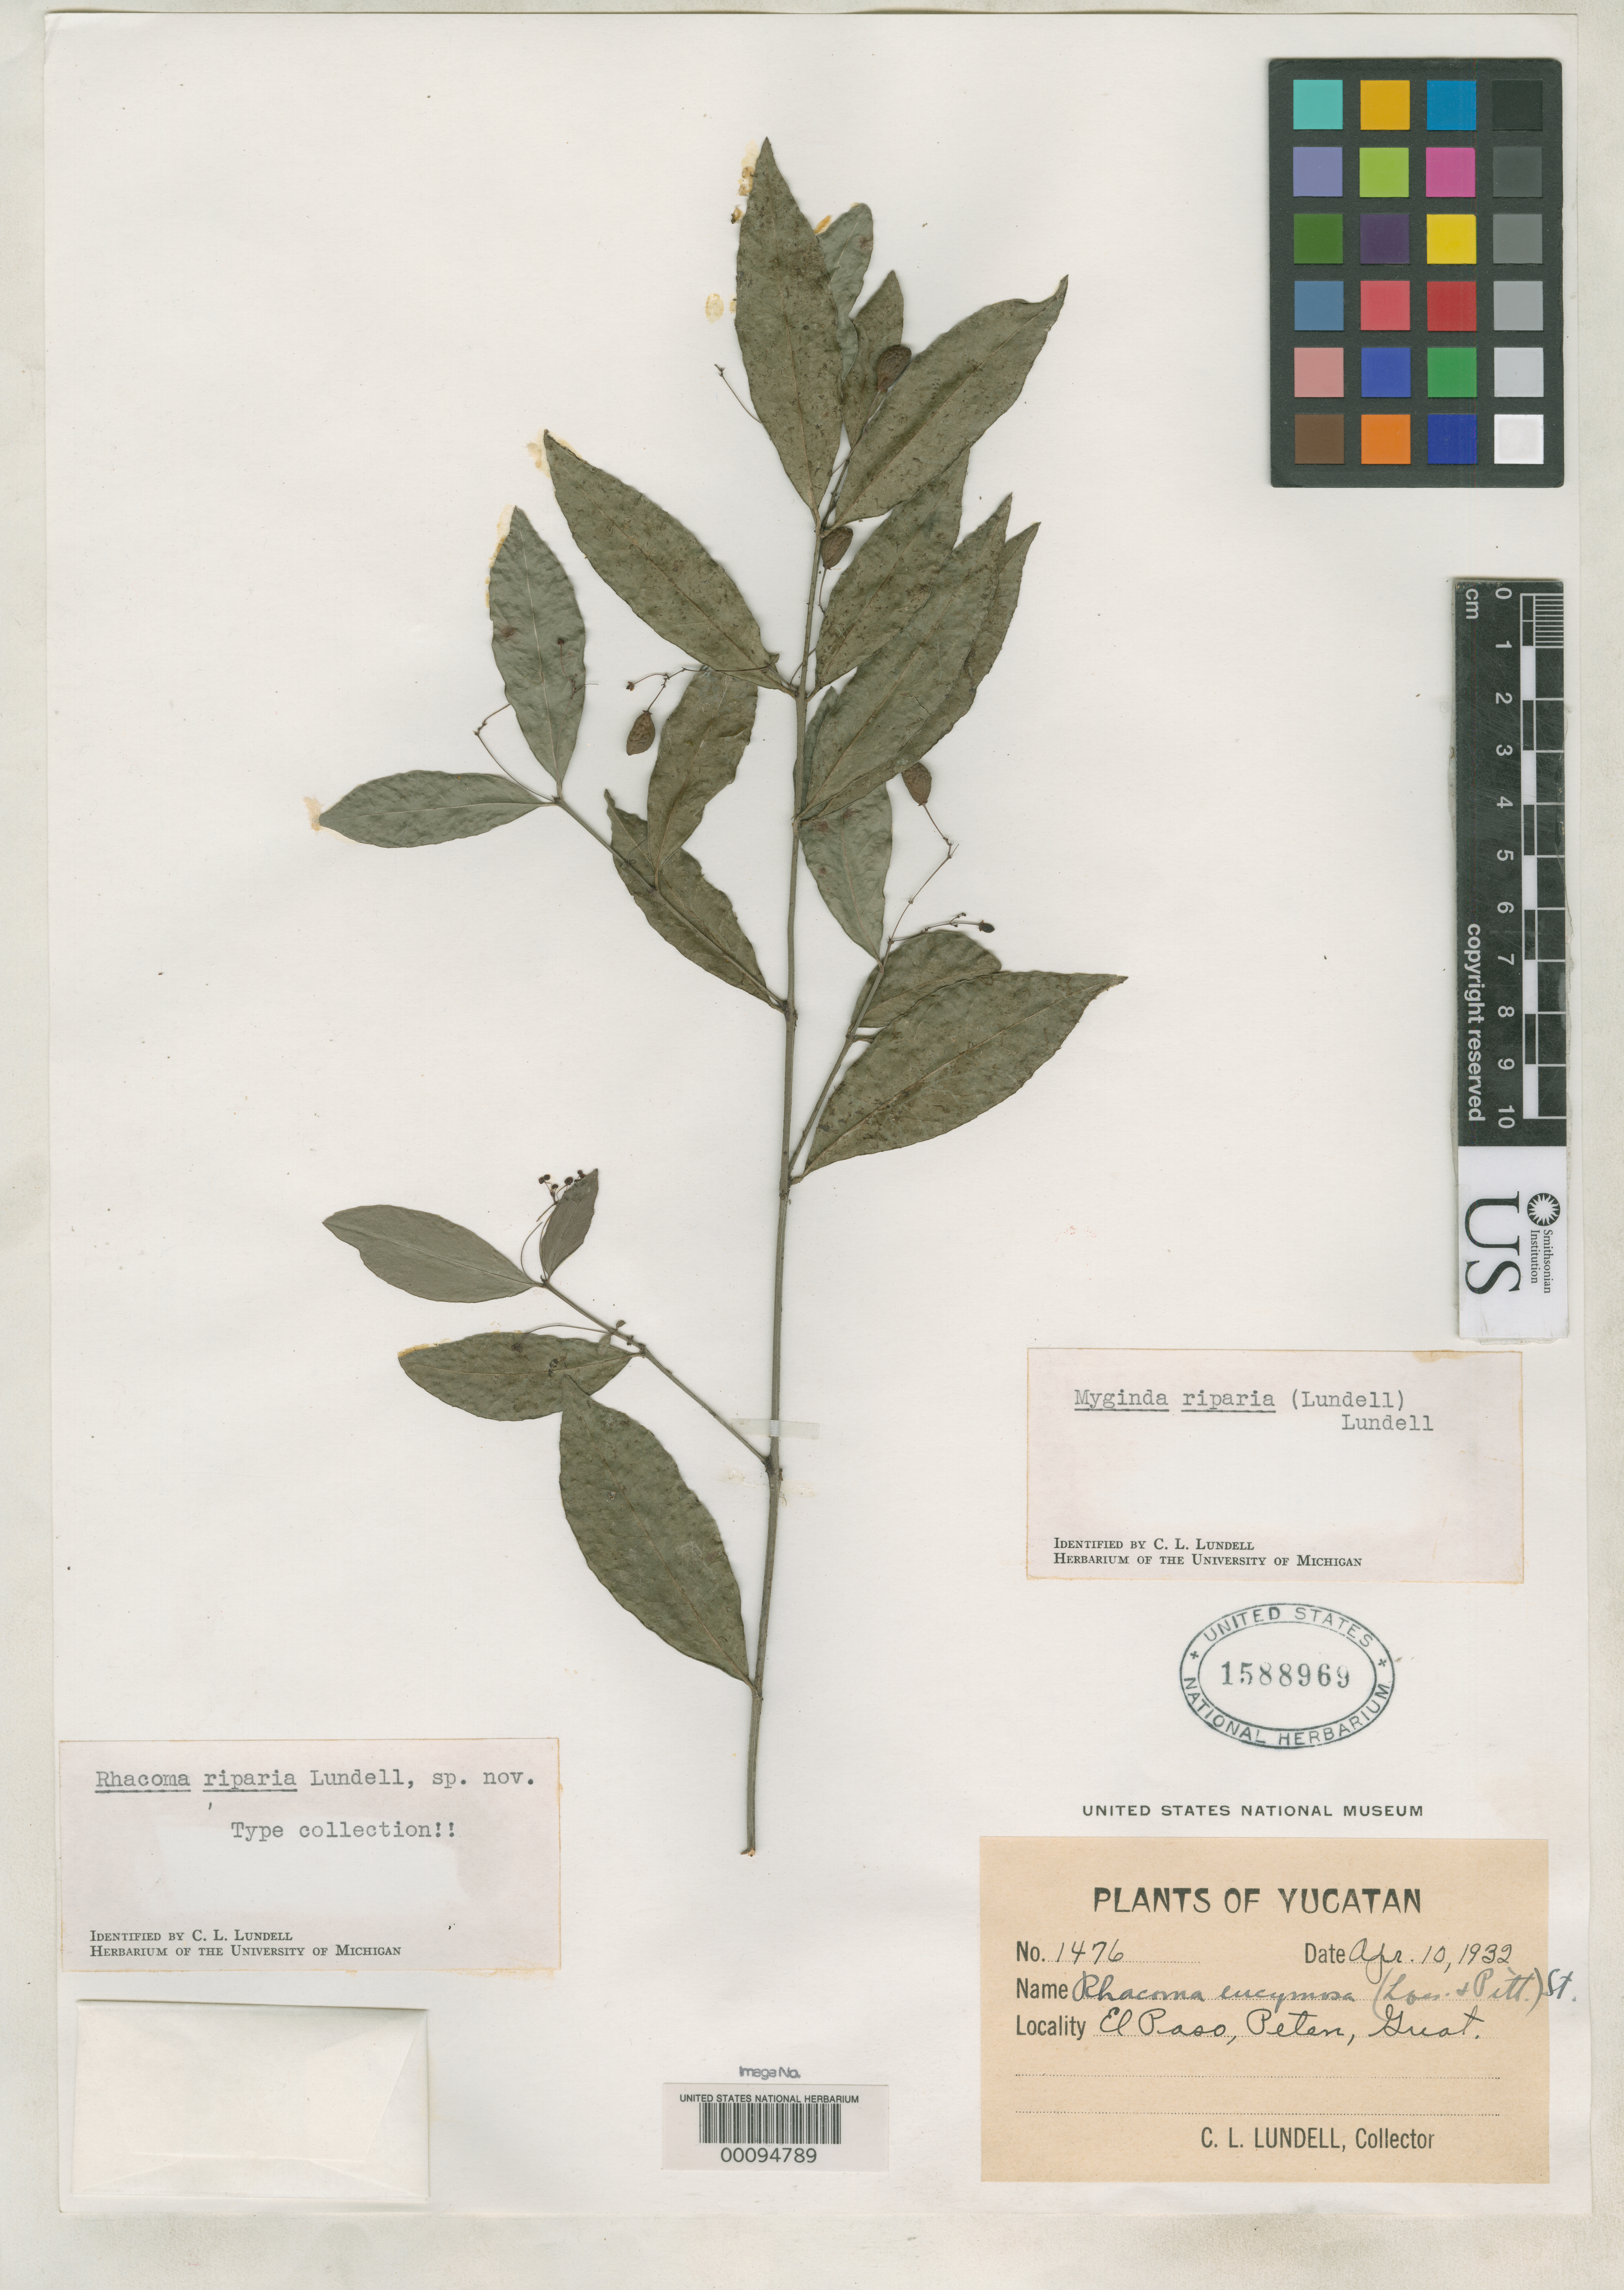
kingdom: Plantae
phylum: Tracheophyta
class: Magnoliopsida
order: Celastrales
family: Celastraceae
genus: Rhacoma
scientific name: Rhacoma riparia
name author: Lundell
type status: Isotype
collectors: C. L. Lundell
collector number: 1476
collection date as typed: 10 Apr 1932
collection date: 1932-04-10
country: Guatemala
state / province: El Petén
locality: El Paso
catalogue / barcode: US 1588969